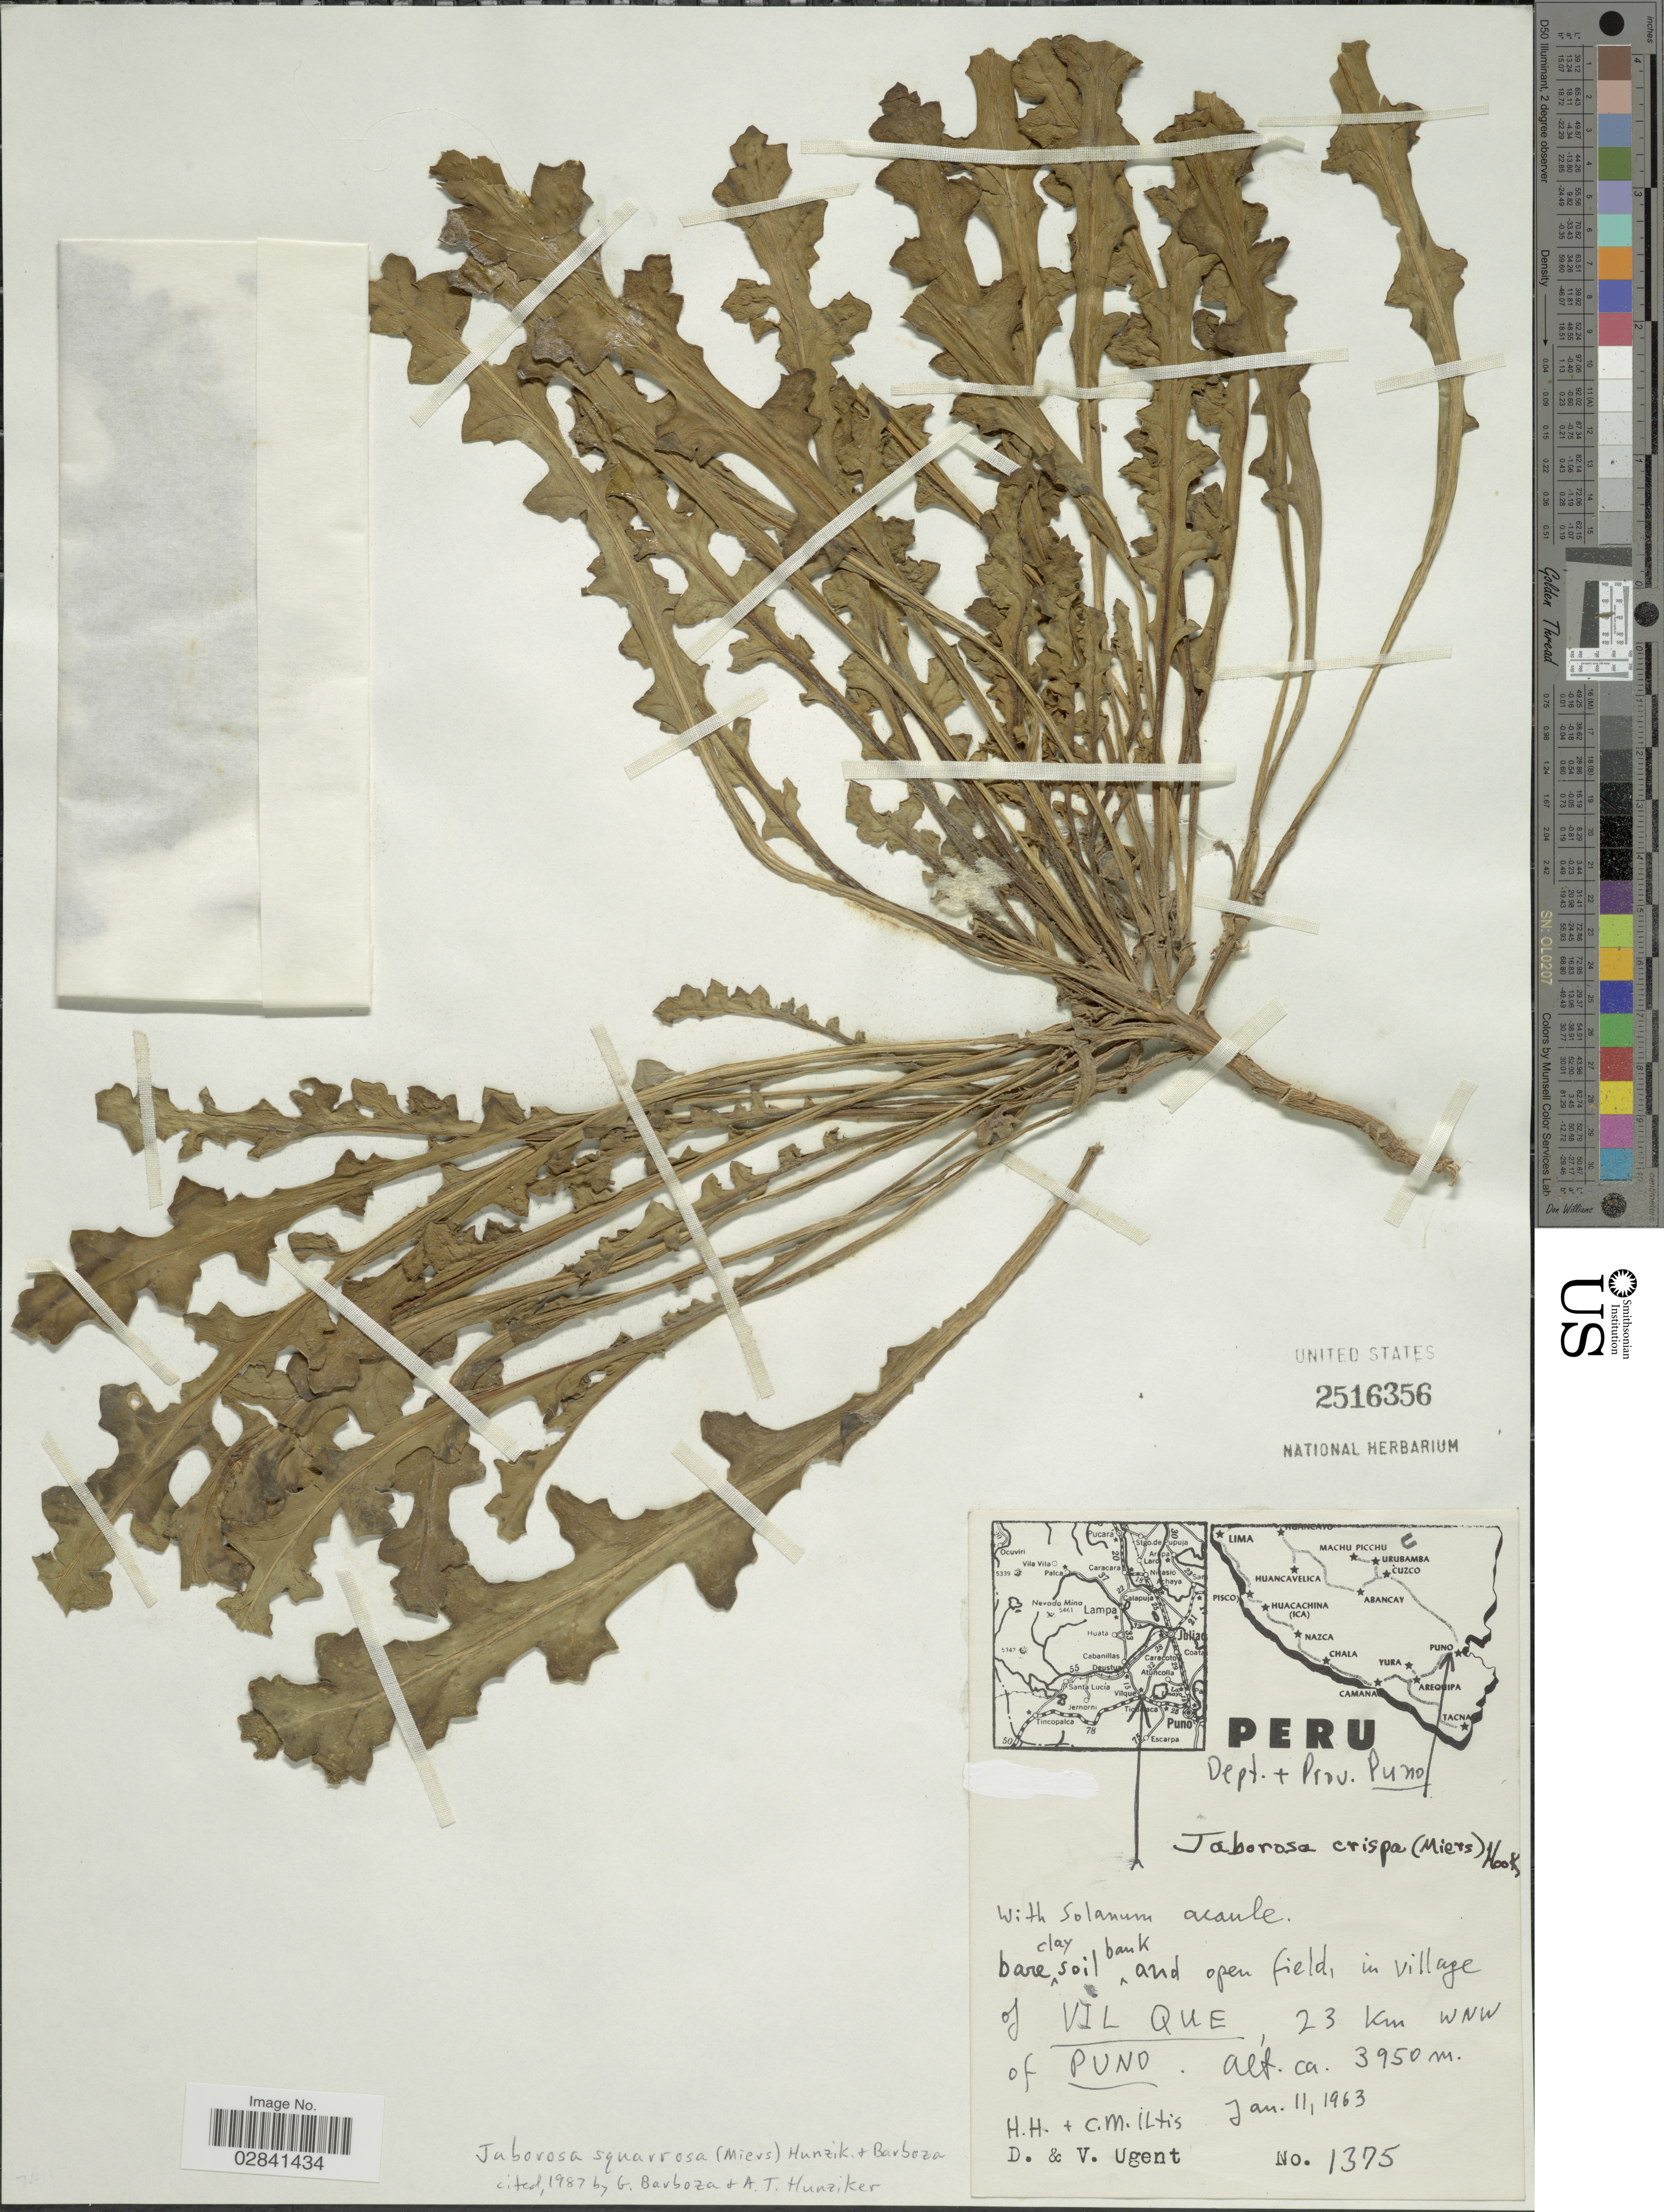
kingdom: Plantae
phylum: Tracheophyta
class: Magnoliopsida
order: Solanales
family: Solanaceae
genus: Jaborosa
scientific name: Jaborosa squarrosa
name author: (Miers) Hunz. & Barboza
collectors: H. H. Iltis, C. M Iltis, D. Ugent & V. Ugent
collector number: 1375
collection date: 1963-01-11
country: Peru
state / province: Puno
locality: Dept. Puno. In village of Vil que, 23 Km WNW of Puno.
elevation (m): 3950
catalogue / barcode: US 2516356